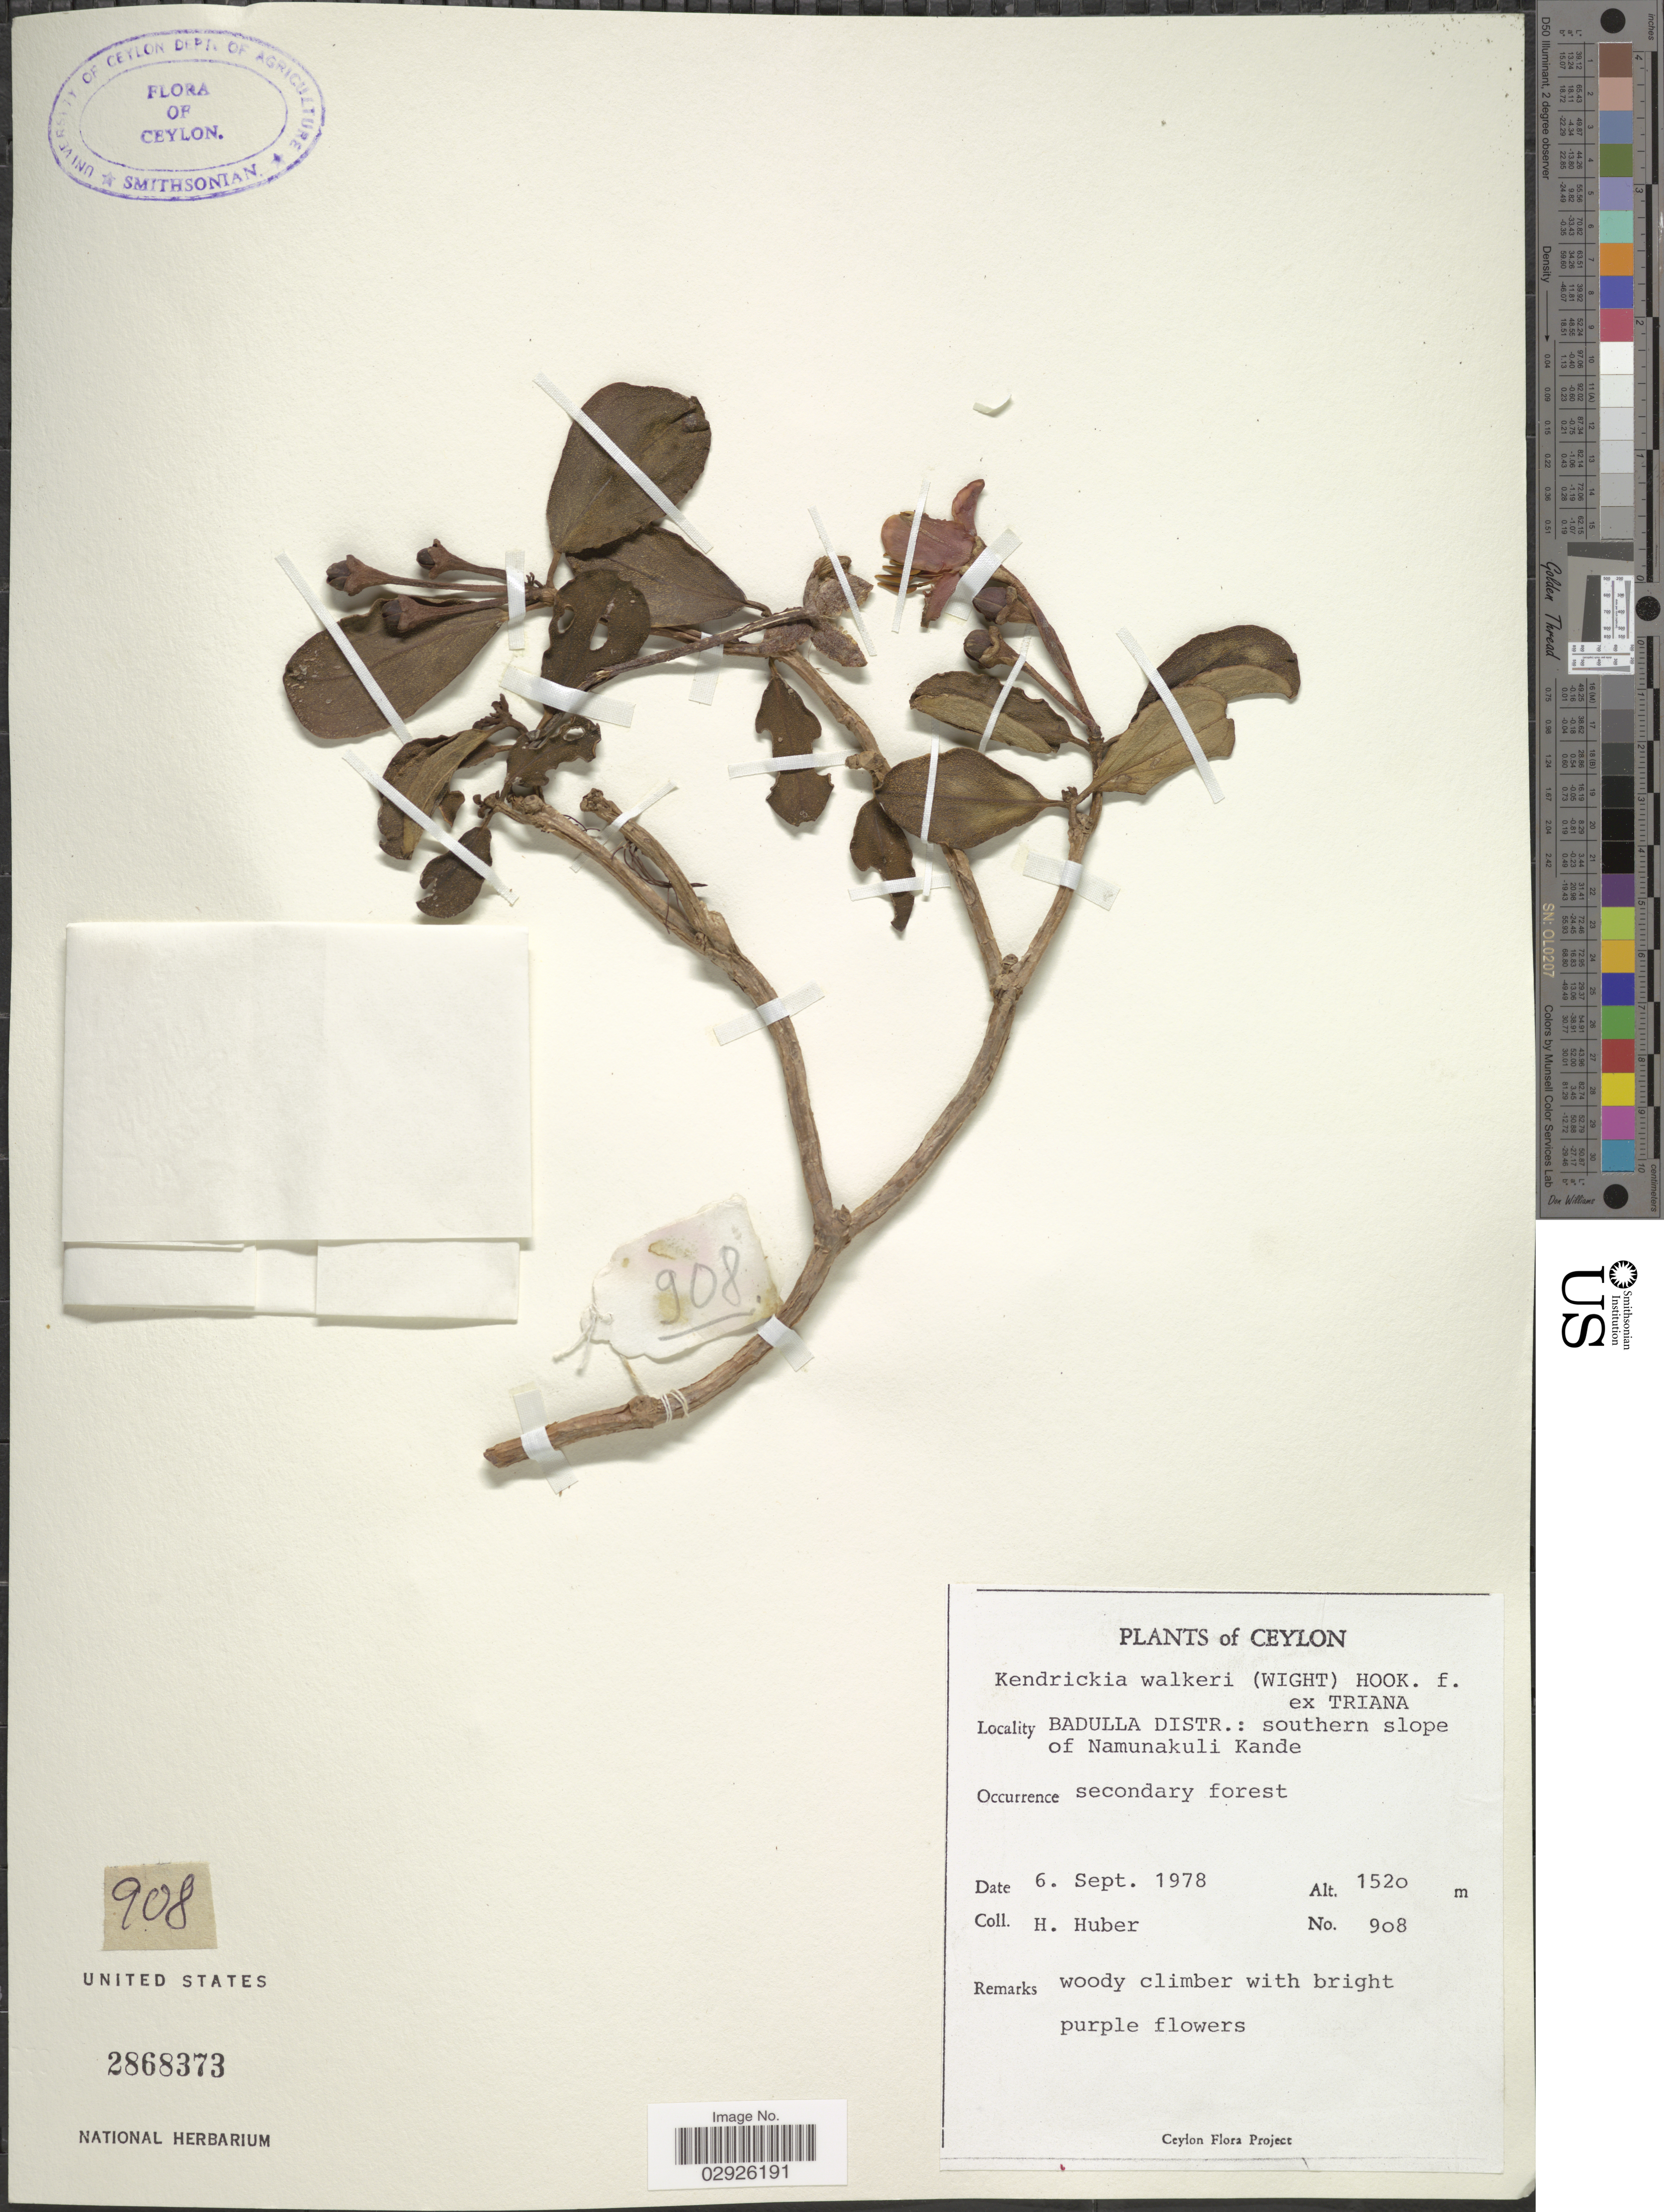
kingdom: Plantae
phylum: Tracheophyta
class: Magnoliopsida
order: Myrtales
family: Melastomataceae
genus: Kendrickia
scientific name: Kendrickia walkeri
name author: Hook. f.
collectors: H. Huber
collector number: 908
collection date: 1978-09-06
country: Sri Lanka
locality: Ceylon. Badulla Distr.: southern slope of Namunakuli Kande.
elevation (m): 1520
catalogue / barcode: US 2868373